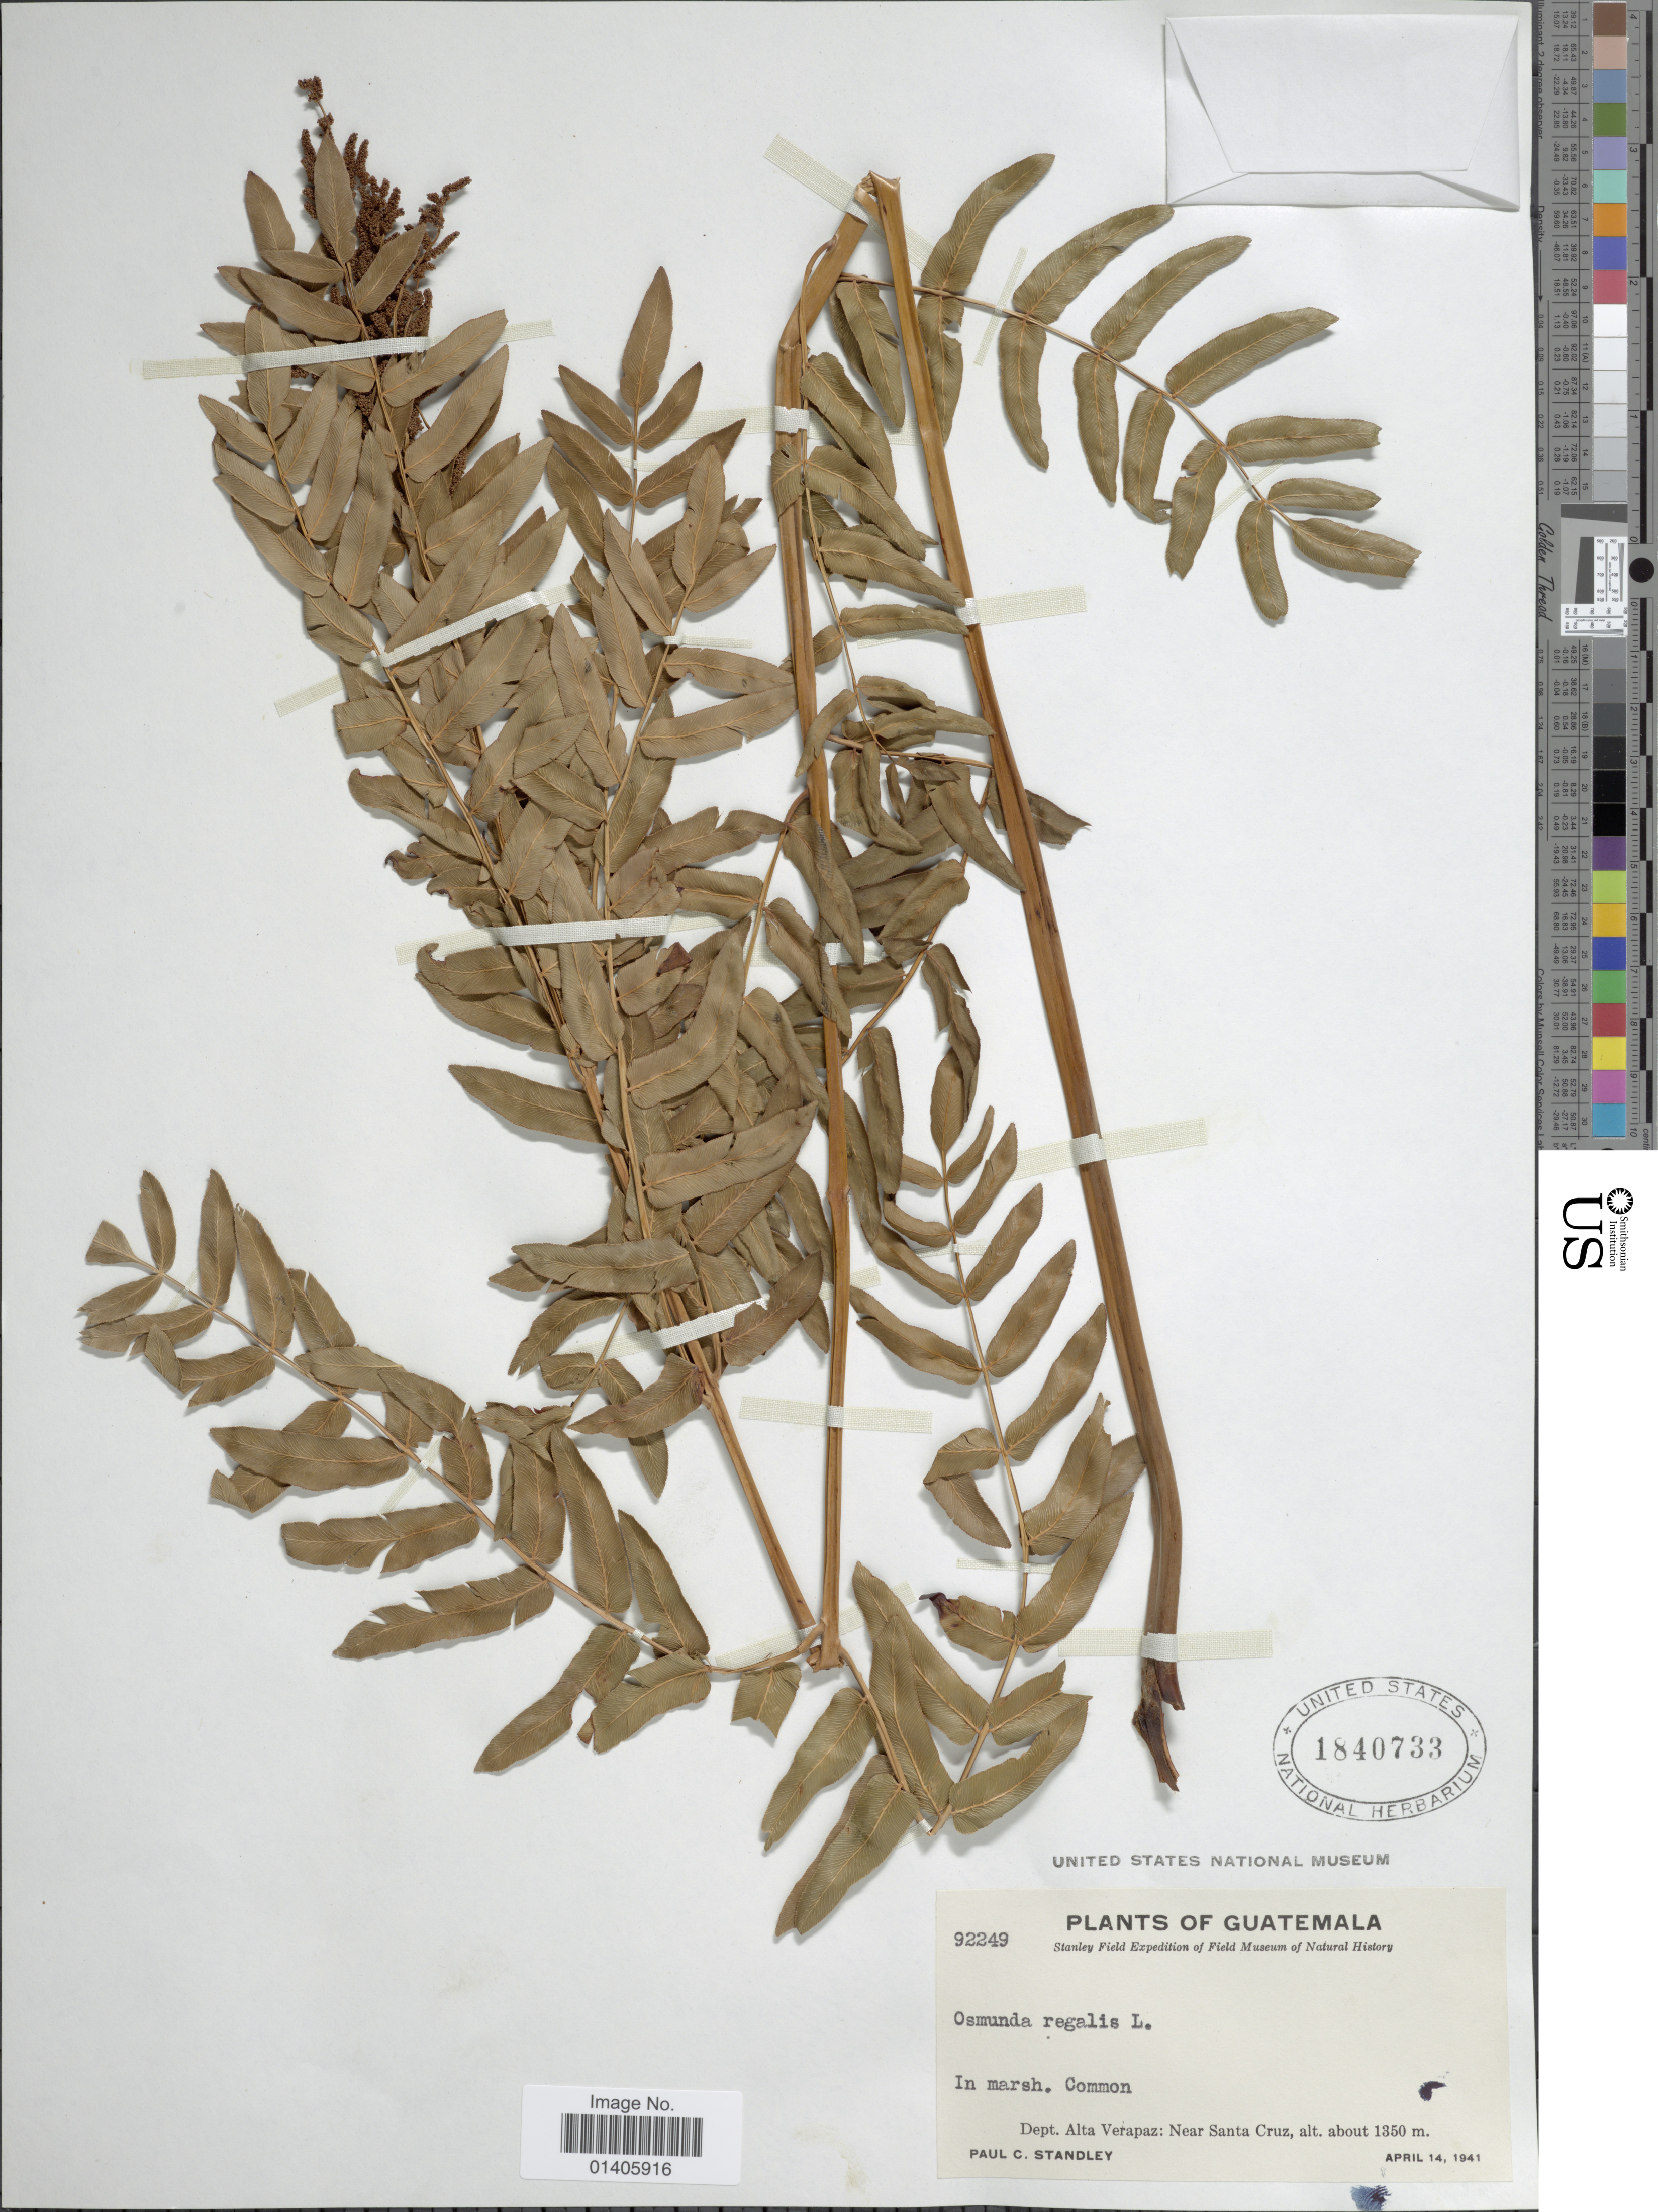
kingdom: Plantae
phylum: Tracheophyta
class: Polypodiopsida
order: Osmundales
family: Osmundaceae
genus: Osmunda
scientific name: Osmunda regalis var. spectabilis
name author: (Willd.) A. Gray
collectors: P. C. Standley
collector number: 92249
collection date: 1941-04-14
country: Guatemala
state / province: Alta Verapaz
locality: Near Santa Cruz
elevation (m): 1350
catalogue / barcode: US 1840733